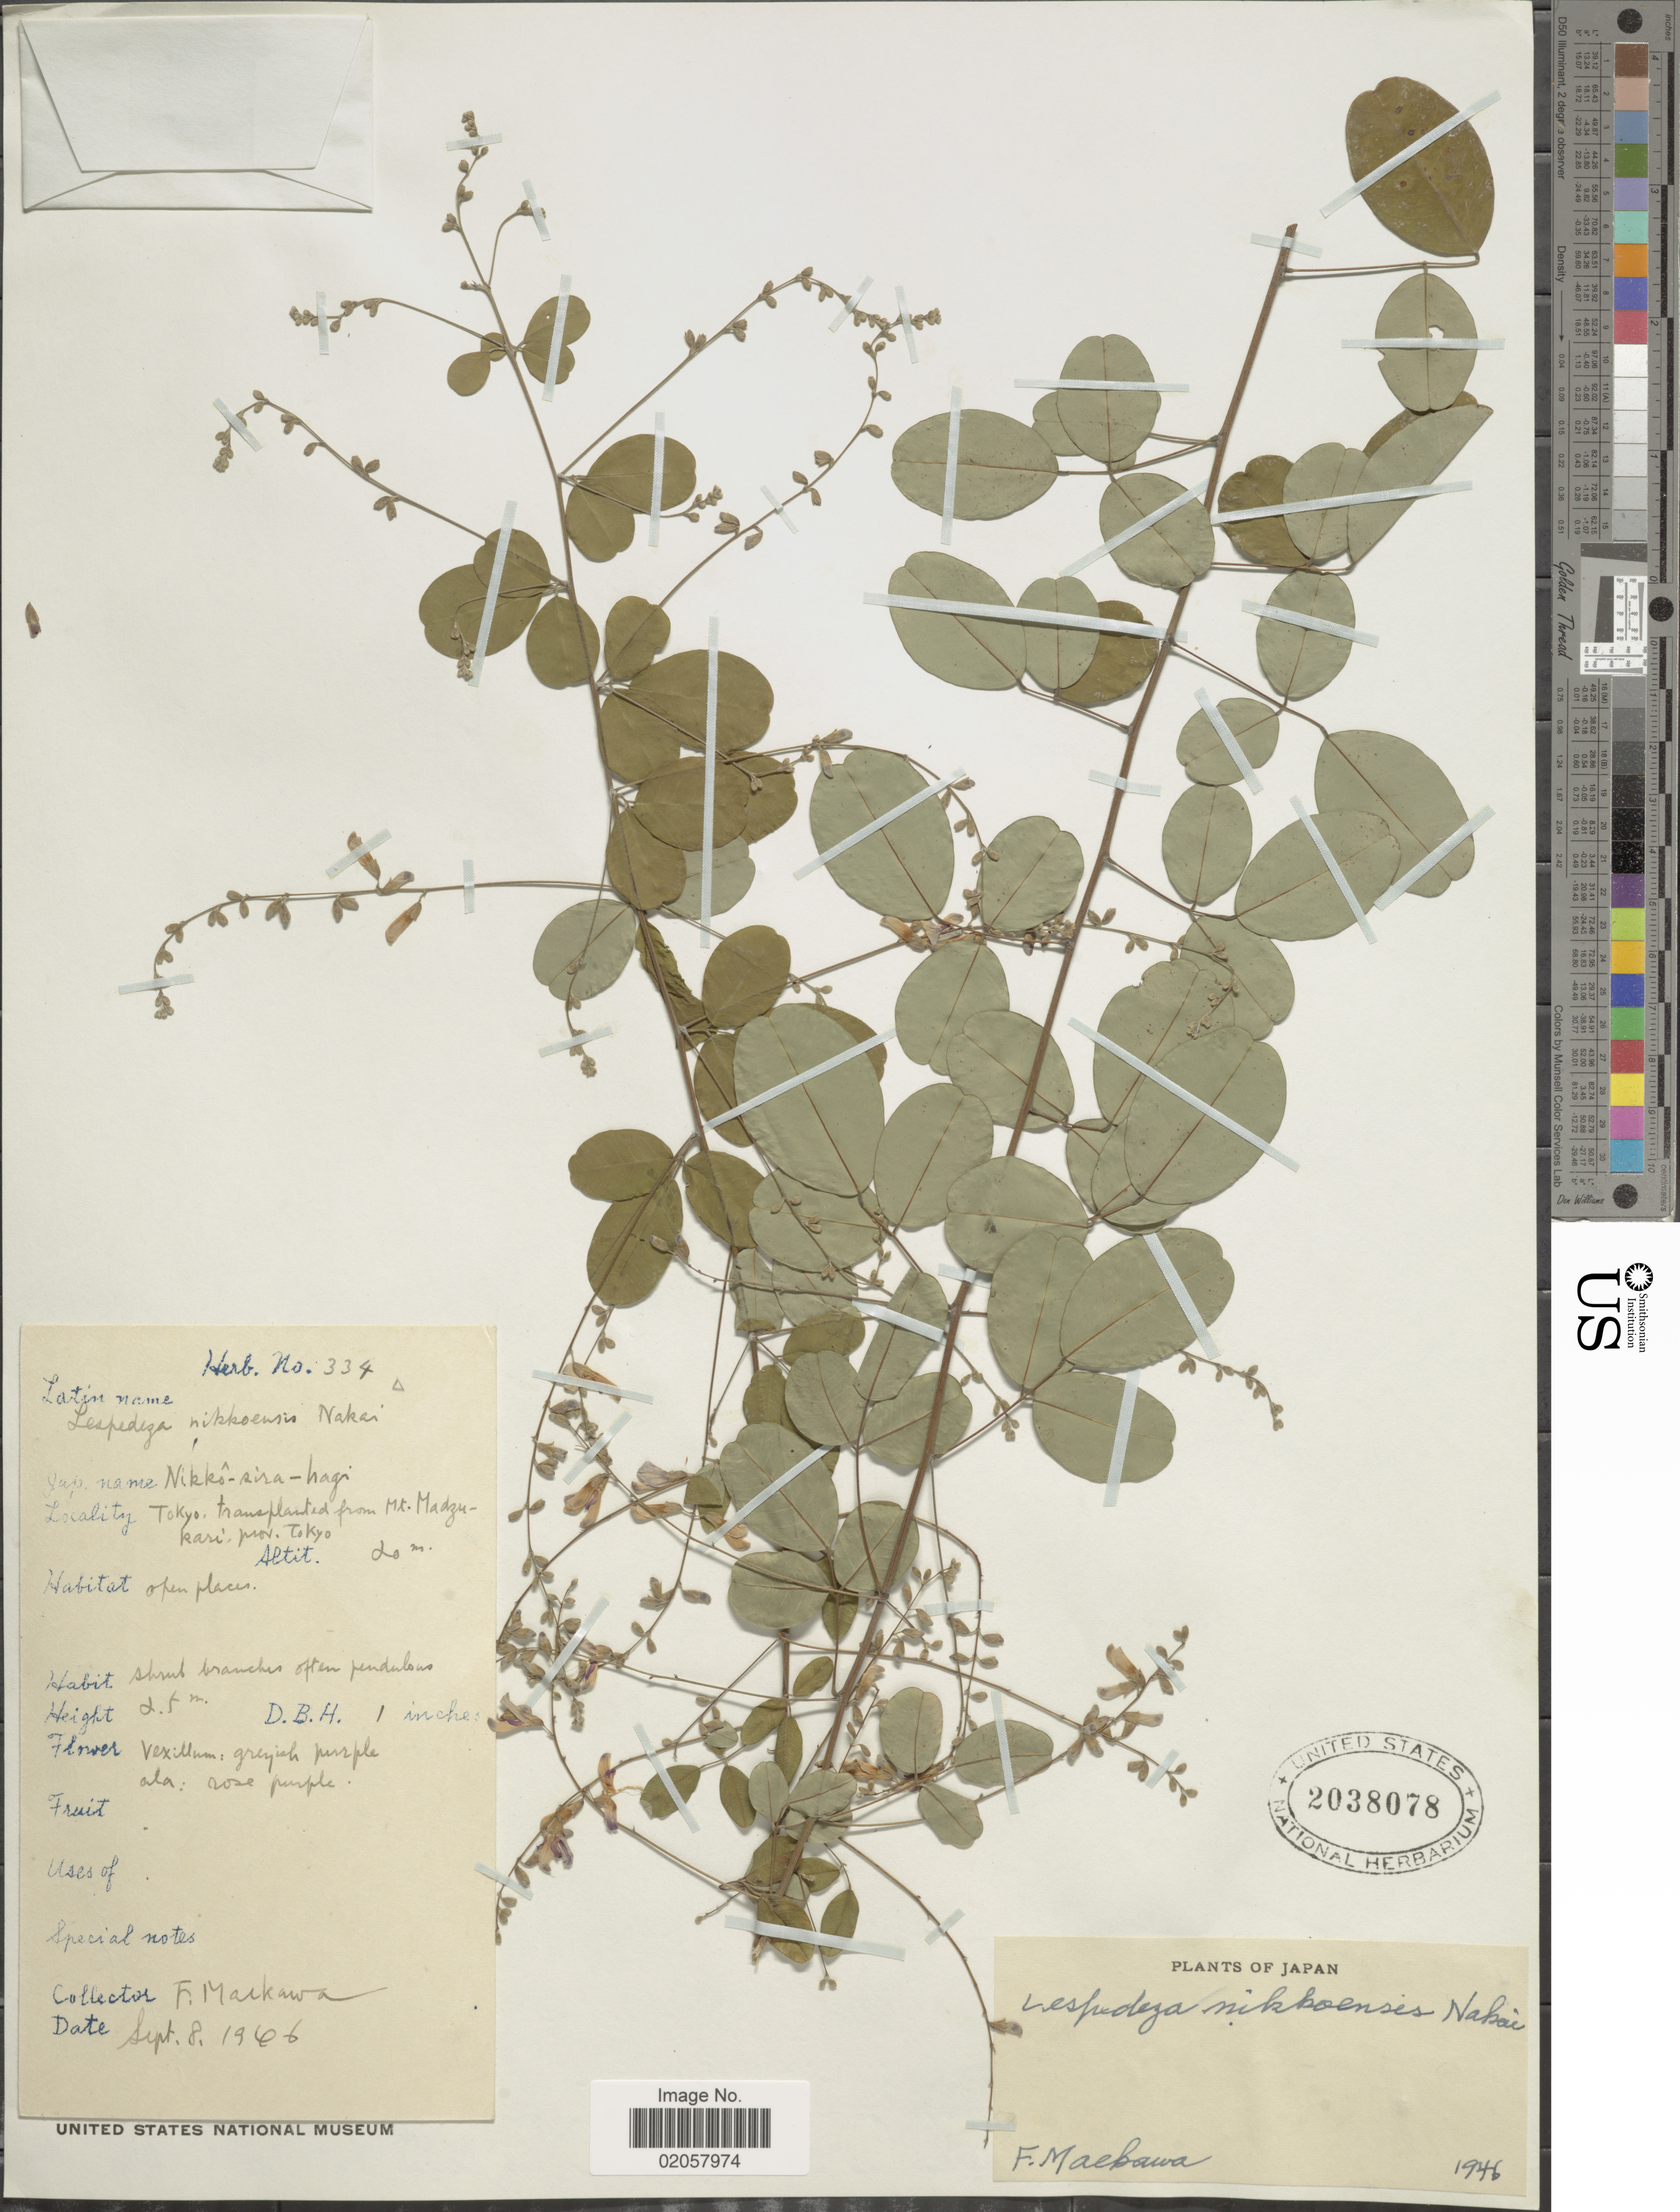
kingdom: Plantae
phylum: Tracheophyta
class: Magnoliopsida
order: Fabales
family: Fabaceae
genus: Lespedeza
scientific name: Lespedeza nikkoensis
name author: Nakai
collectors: F. Maikawa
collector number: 334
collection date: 1946-09-08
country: Japan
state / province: Tokyo, Federal City of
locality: Transplanted from Mt. Madzu-kari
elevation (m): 20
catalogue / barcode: US 2038078